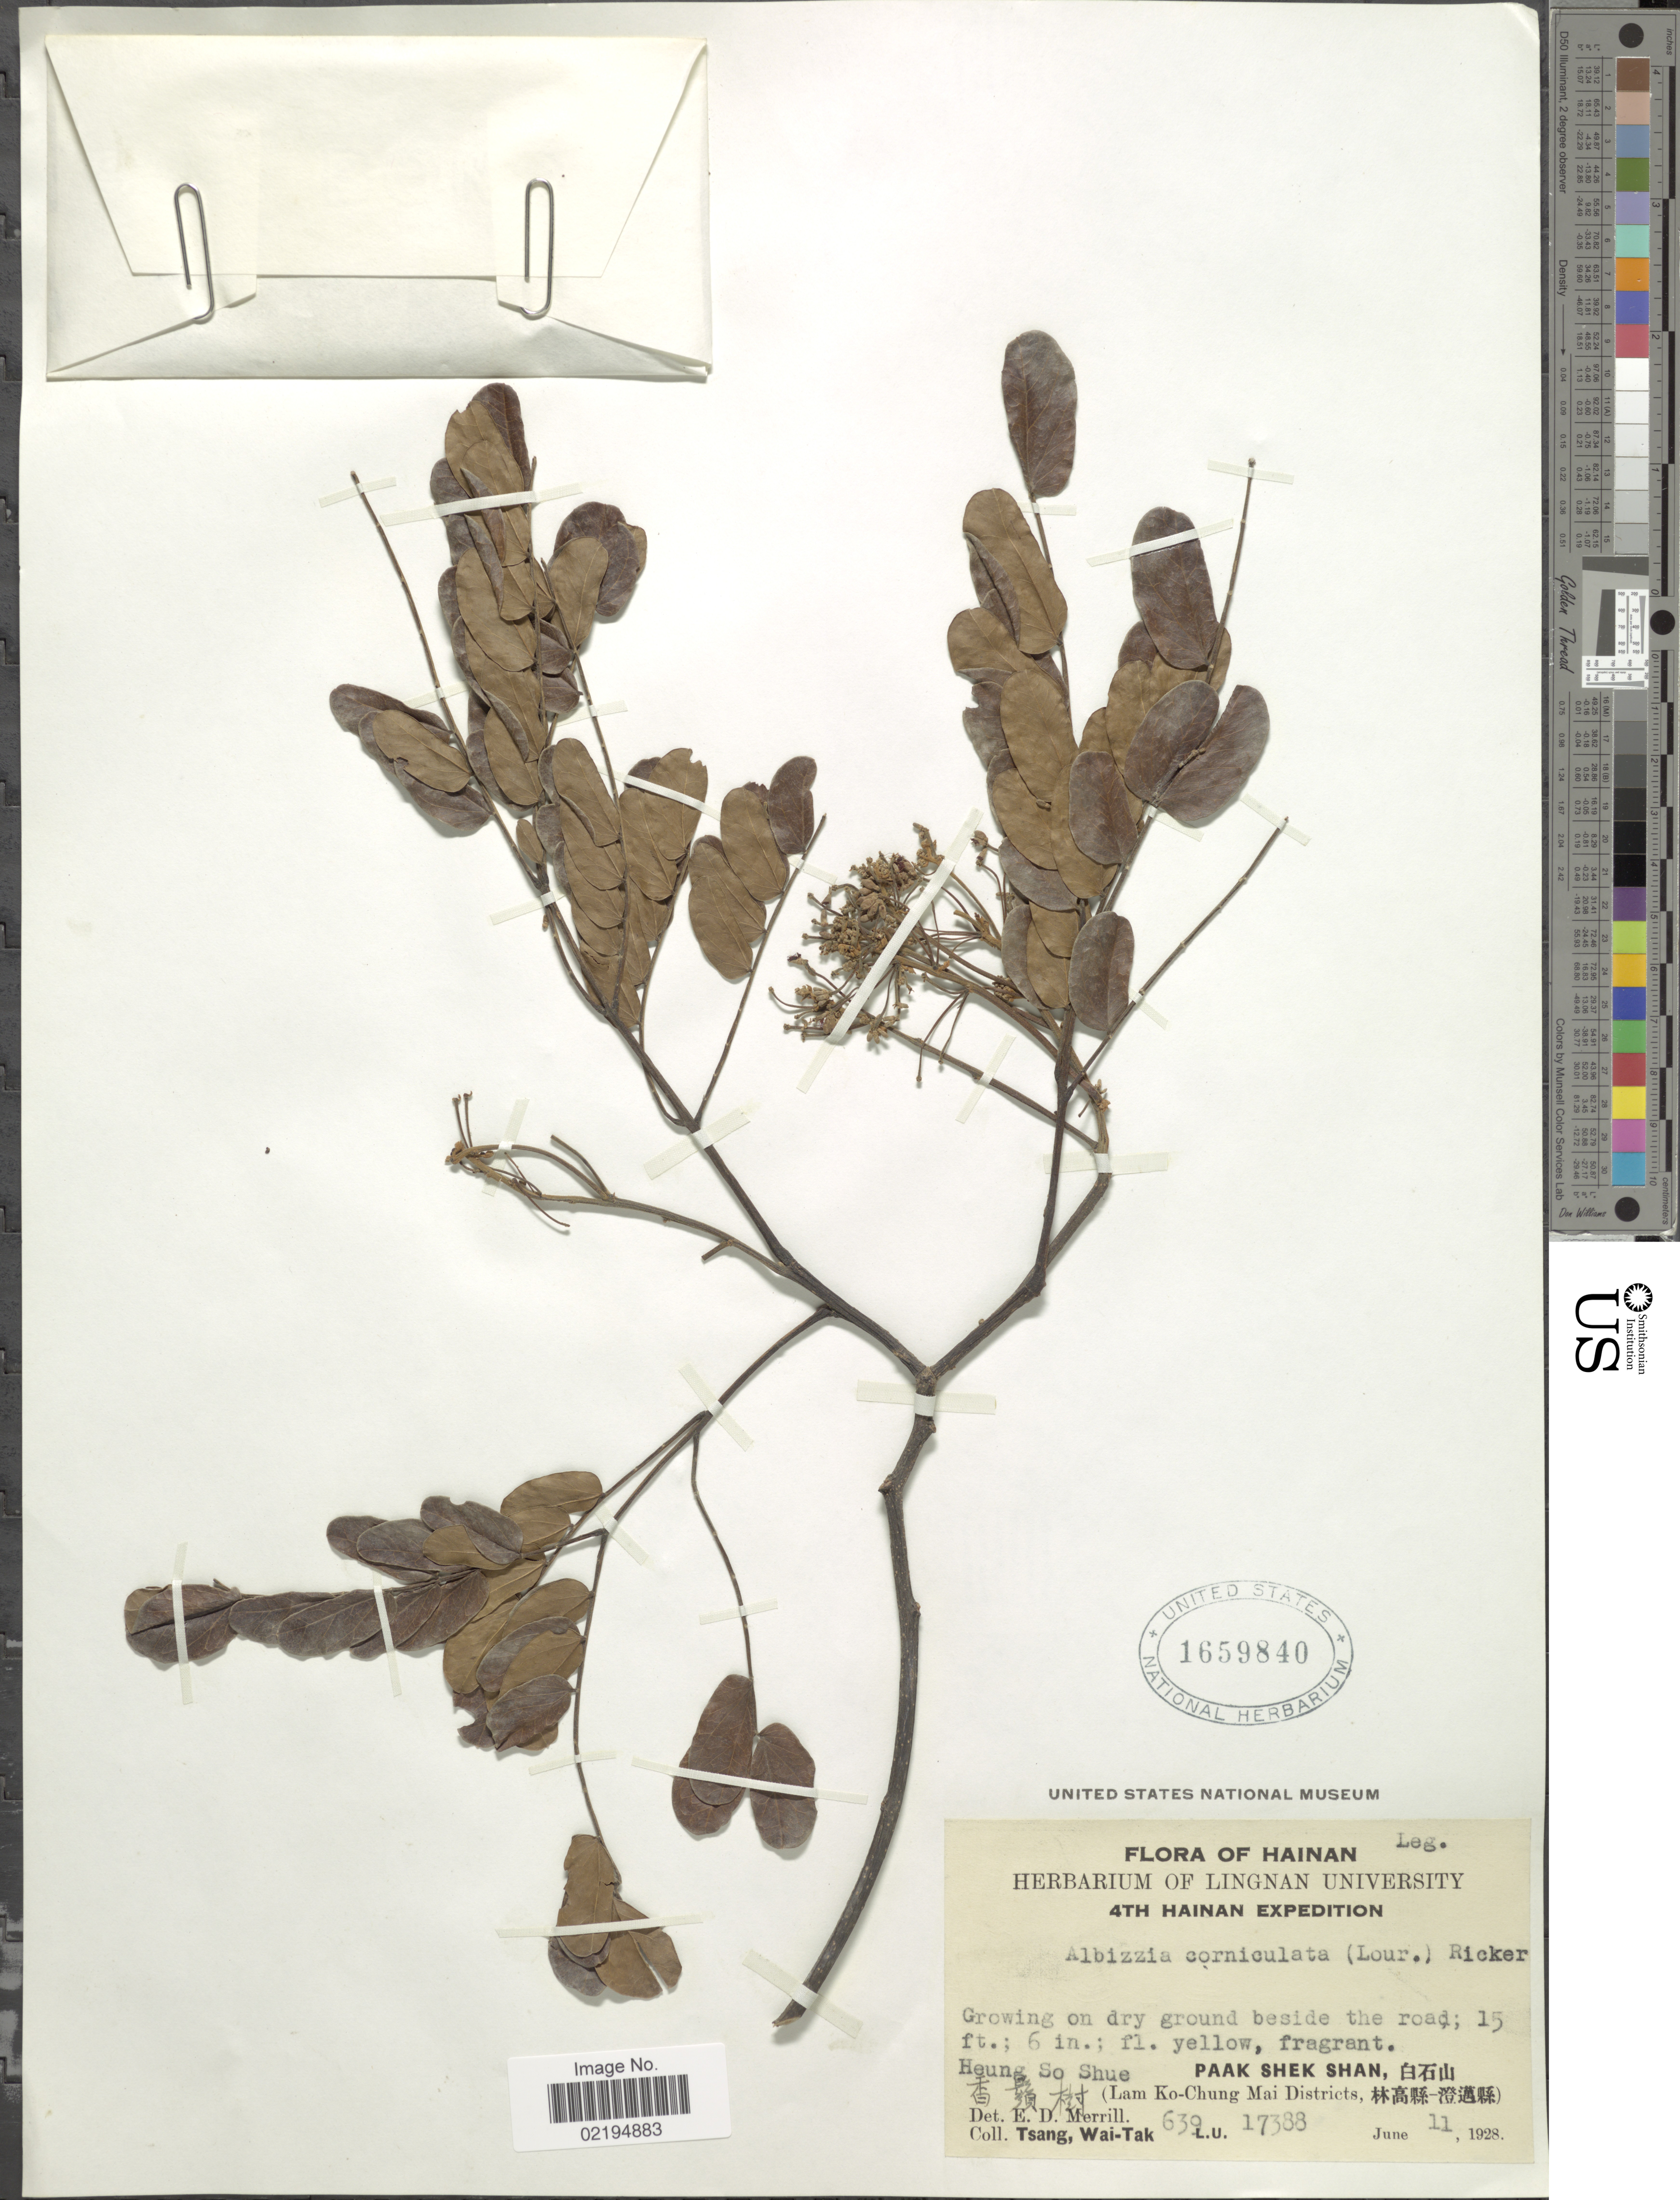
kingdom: Plantae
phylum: Tracheophyta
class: Magnoliopsida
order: Fabales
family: Fabaceae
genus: Albizia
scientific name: Albizia corniculata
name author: (Lour.) Druce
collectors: W. T. Tsang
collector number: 639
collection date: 1928-06-11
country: China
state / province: Hainan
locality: Beisde the road, Heung So Shue, Paak Shek Shan (Lam Ko-Chung Mai District).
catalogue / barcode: US 1659840